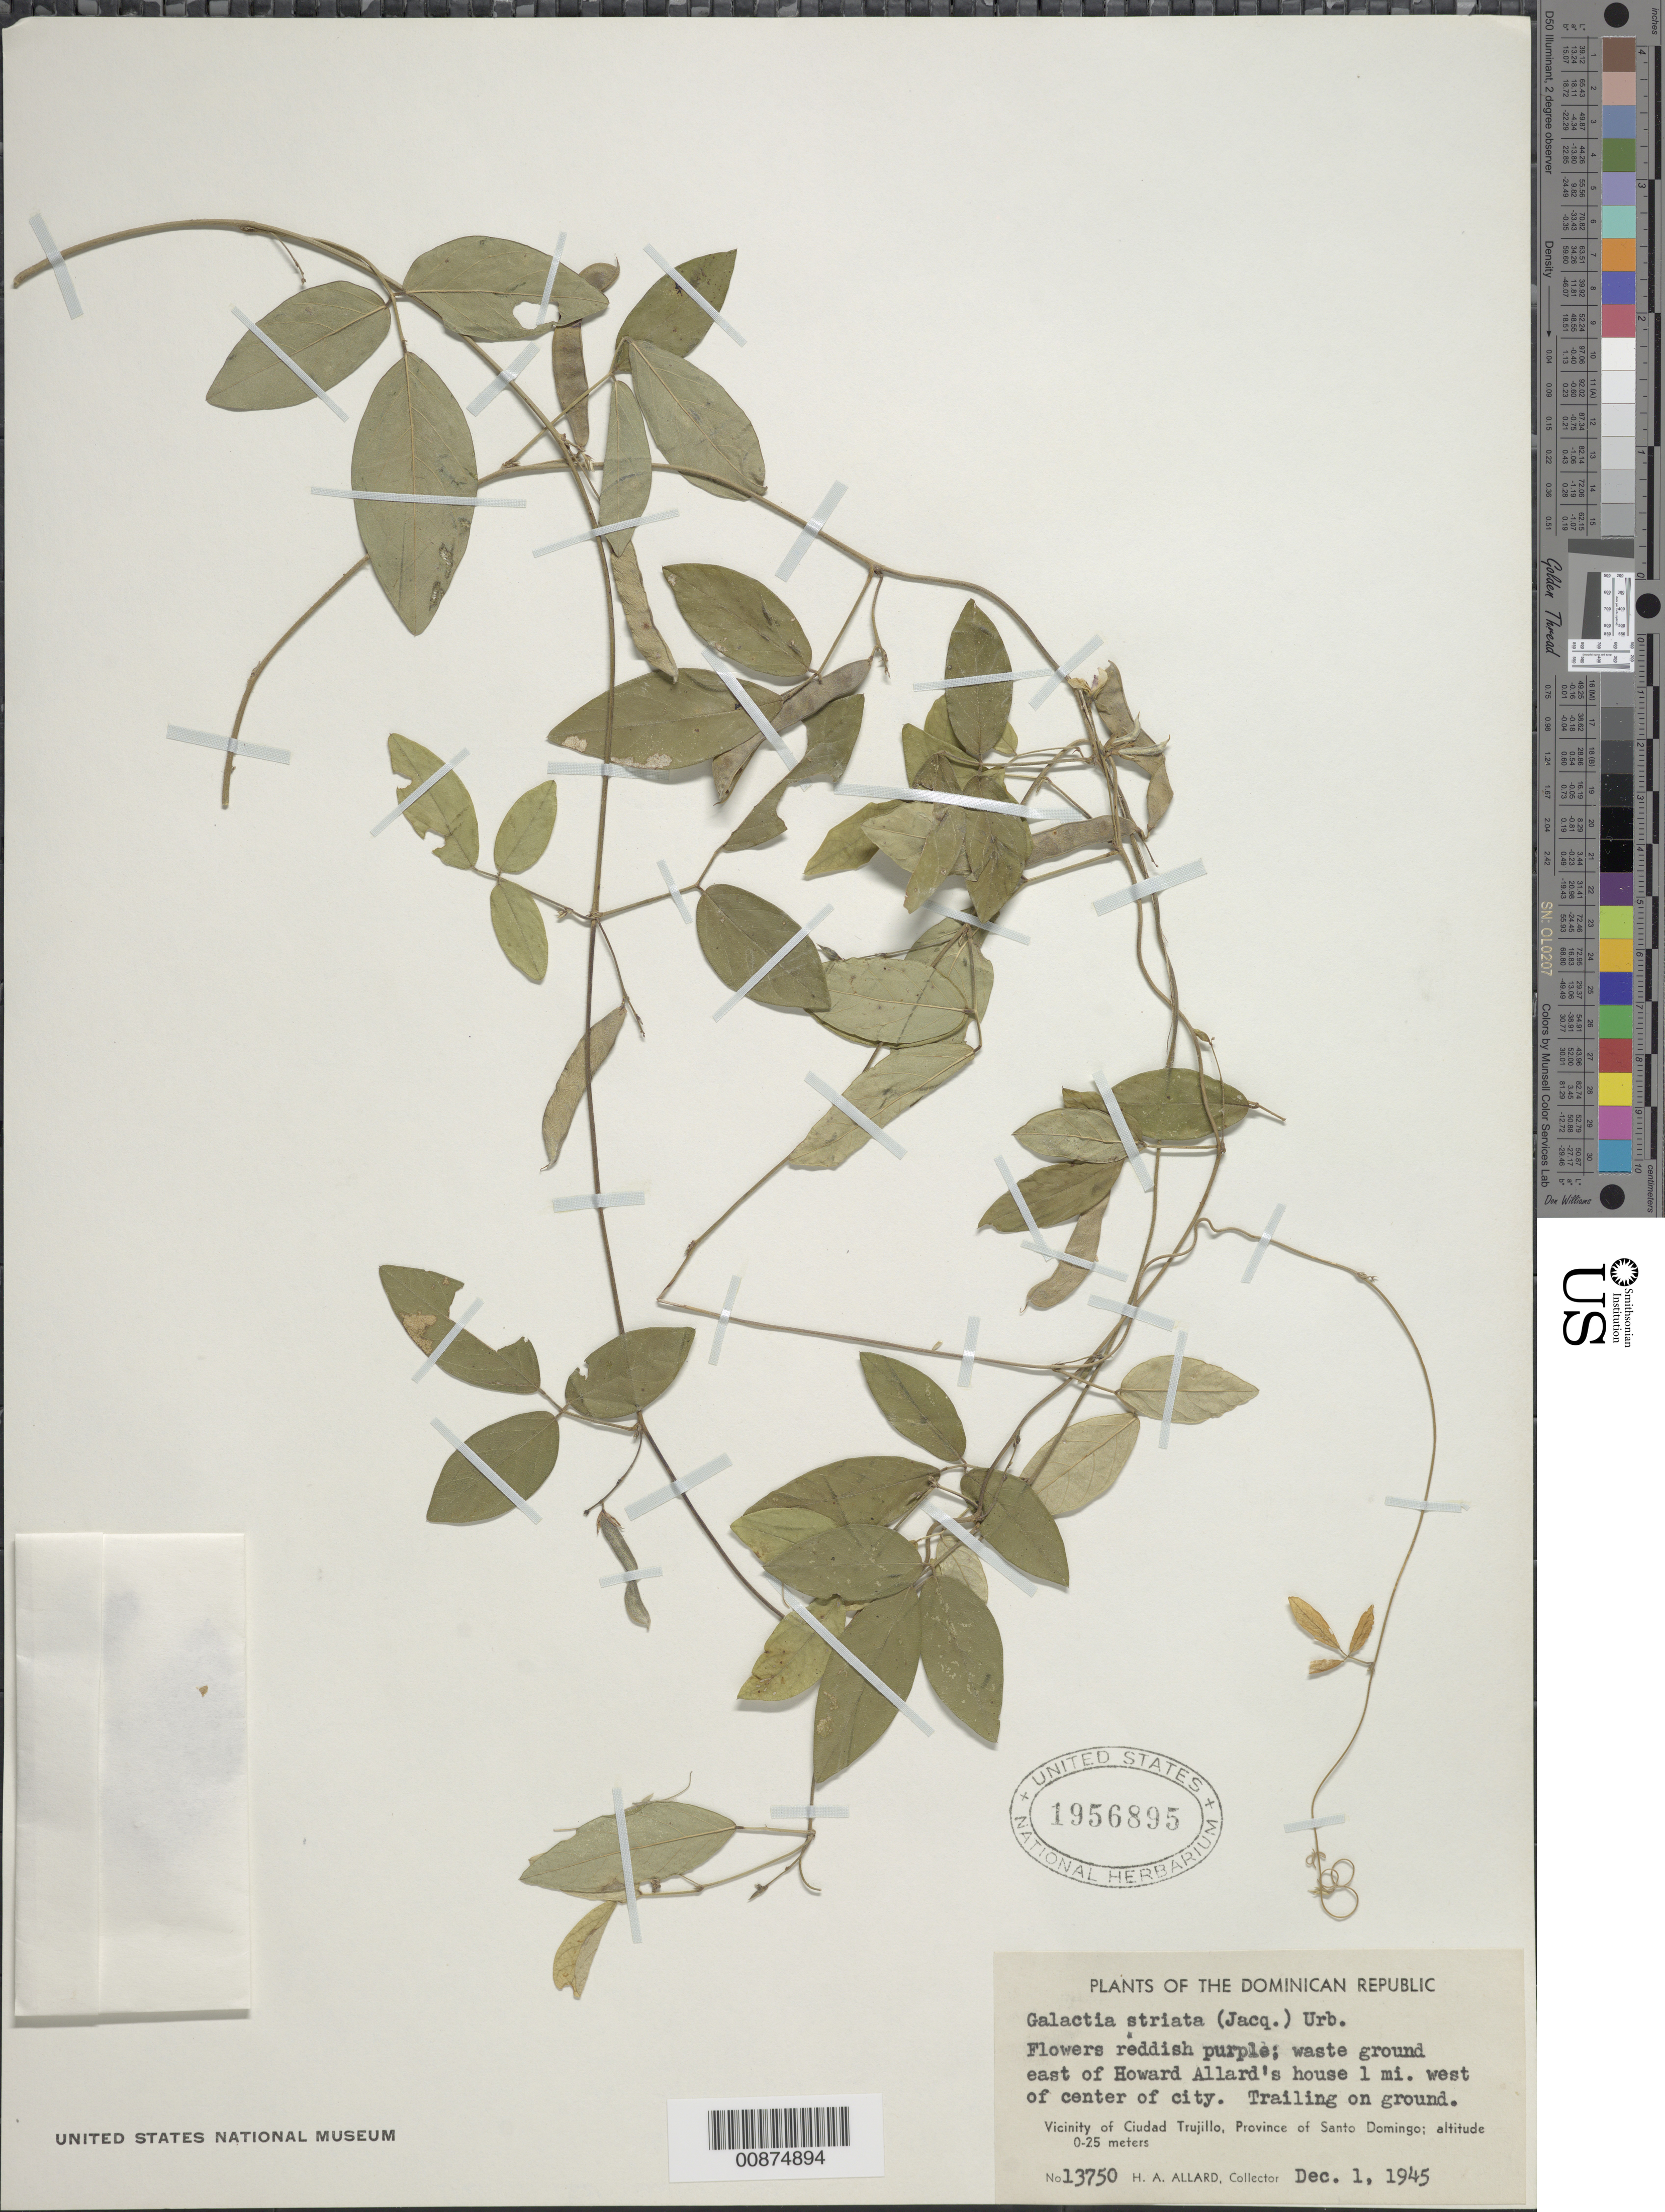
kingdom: Plantae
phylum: Tracheophyta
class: Magnoliopsida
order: Fabales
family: Fabaceae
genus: Galactia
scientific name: Galactia striata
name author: (Jacq.) Urb.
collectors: H. A. Allard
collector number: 13750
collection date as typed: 01 Dec 1945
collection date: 1945-12-01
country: Dominican Republic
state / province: Distrito Nacional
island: Hispaniola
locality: Vicinity of Ciudad Trujillo, Province of Santo Domingo (obsolete). Waste ground east of Howard Allard's house. 1 mi. west of center of city.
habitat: Trailing on ground. Waste ground.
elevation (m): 0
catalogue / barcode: US 1956895